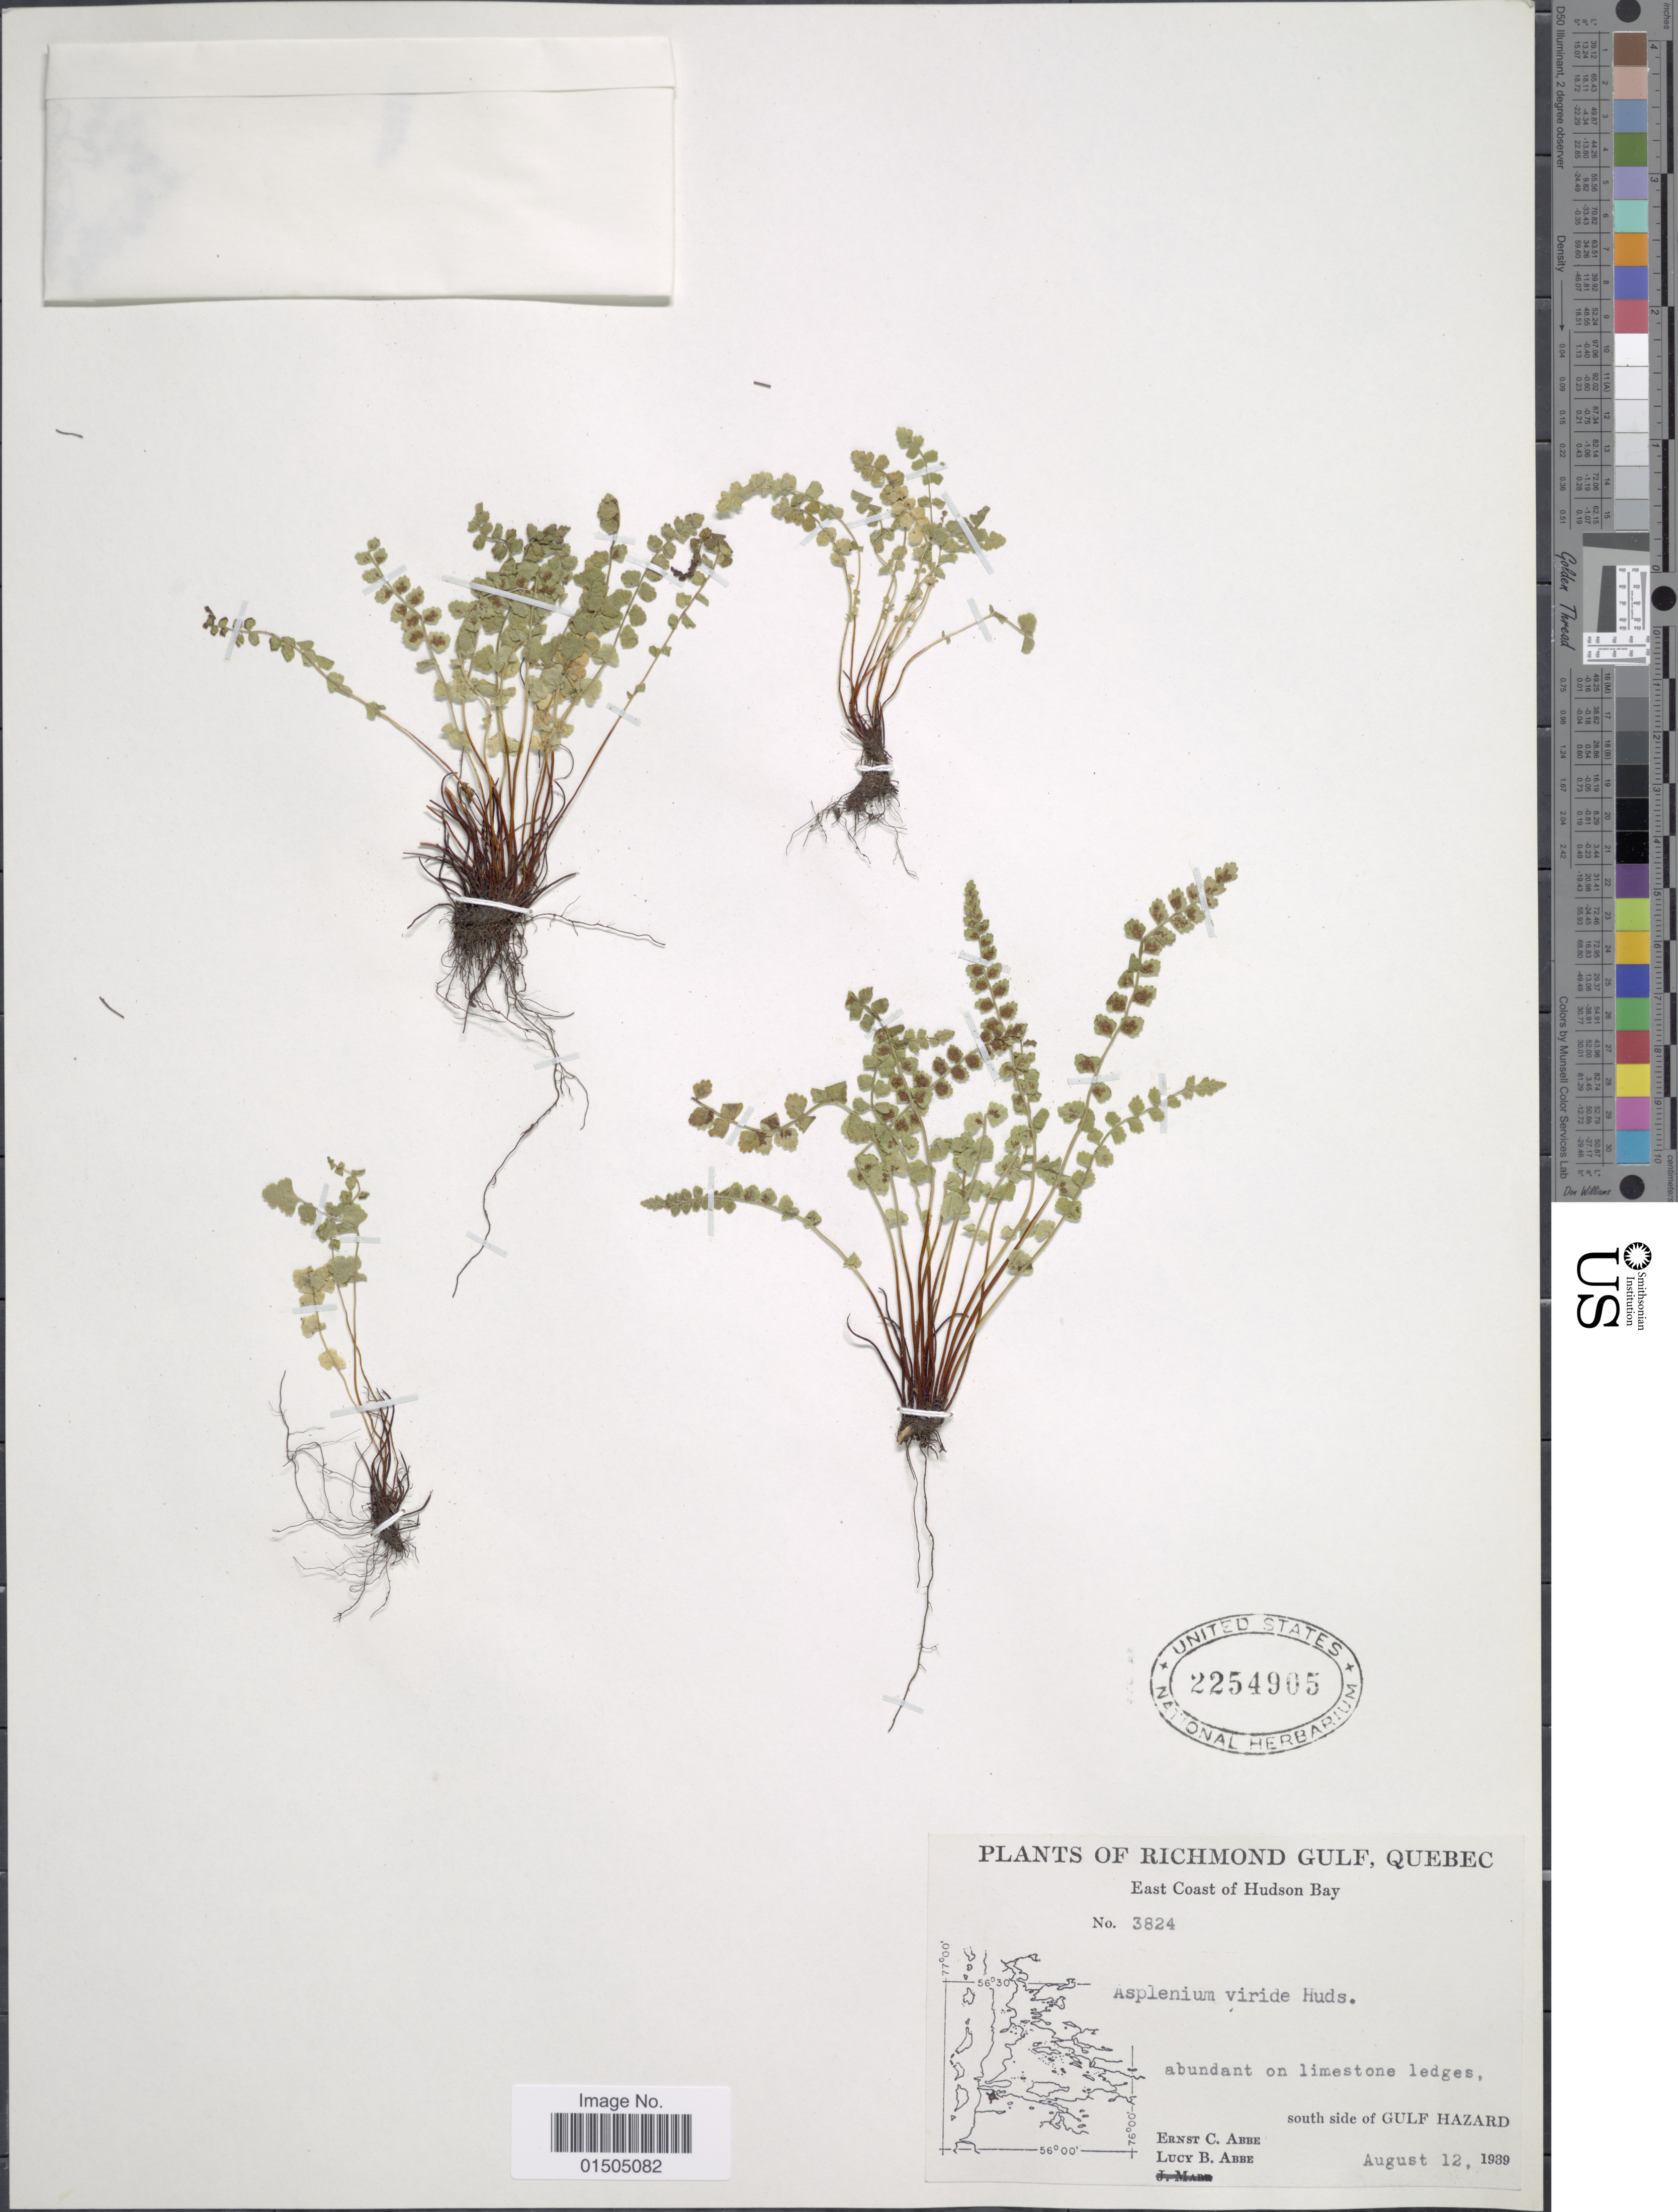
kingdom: Plantae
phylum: Tracheophyta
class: Polypodiopsida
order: Polypodiales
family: Aspleniaceae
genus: Asplenium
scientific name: Asplenium trichomanes-ramosum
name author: L.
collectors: E. C. Abbe & L. B. Abbe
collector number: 3824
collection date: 1939-08-12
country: Canada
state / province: Quebec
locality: Richmond Gulf. East Coast of Hudson Bay. Abundant on limestone ledges, south side of Gulf Hazard.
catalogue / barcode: US 2254905